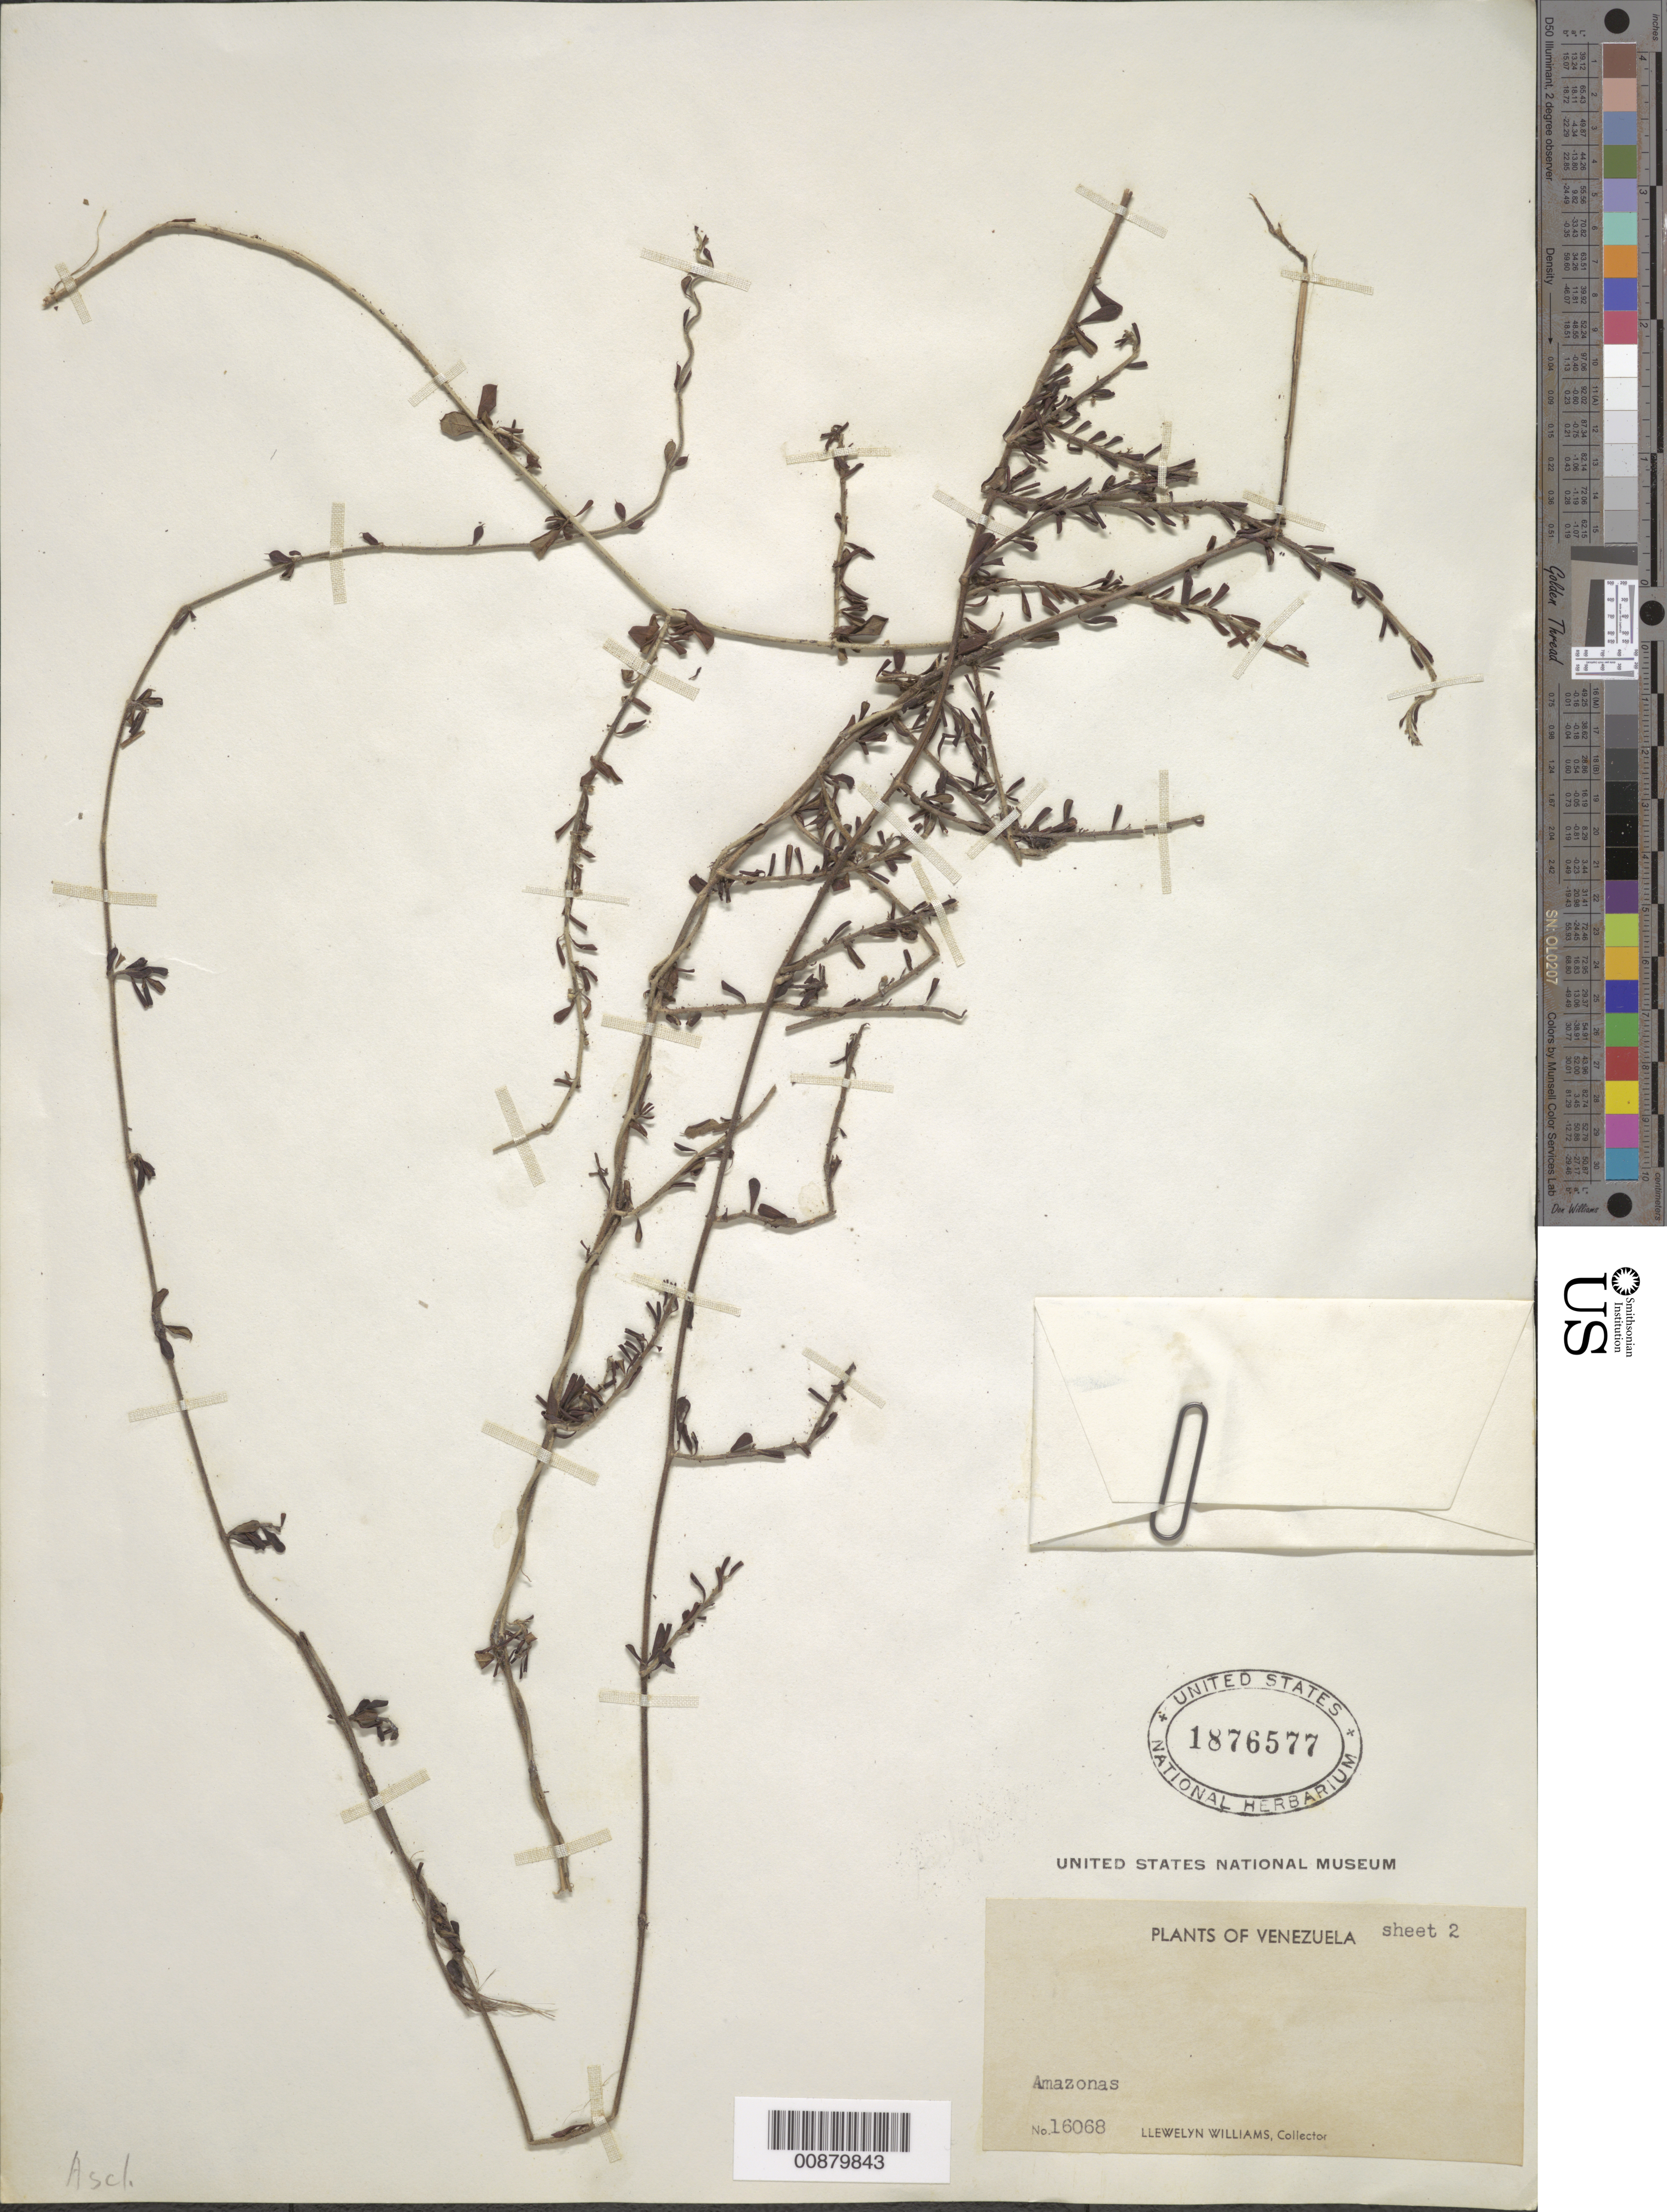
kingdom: Plantae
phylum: Tracheophyta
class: Magnoliopsida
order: Gentianales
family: Apocynaceae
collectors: Ll. Williams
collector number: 16068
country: Venezuela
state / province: Amazonas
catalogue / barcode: US 1876577